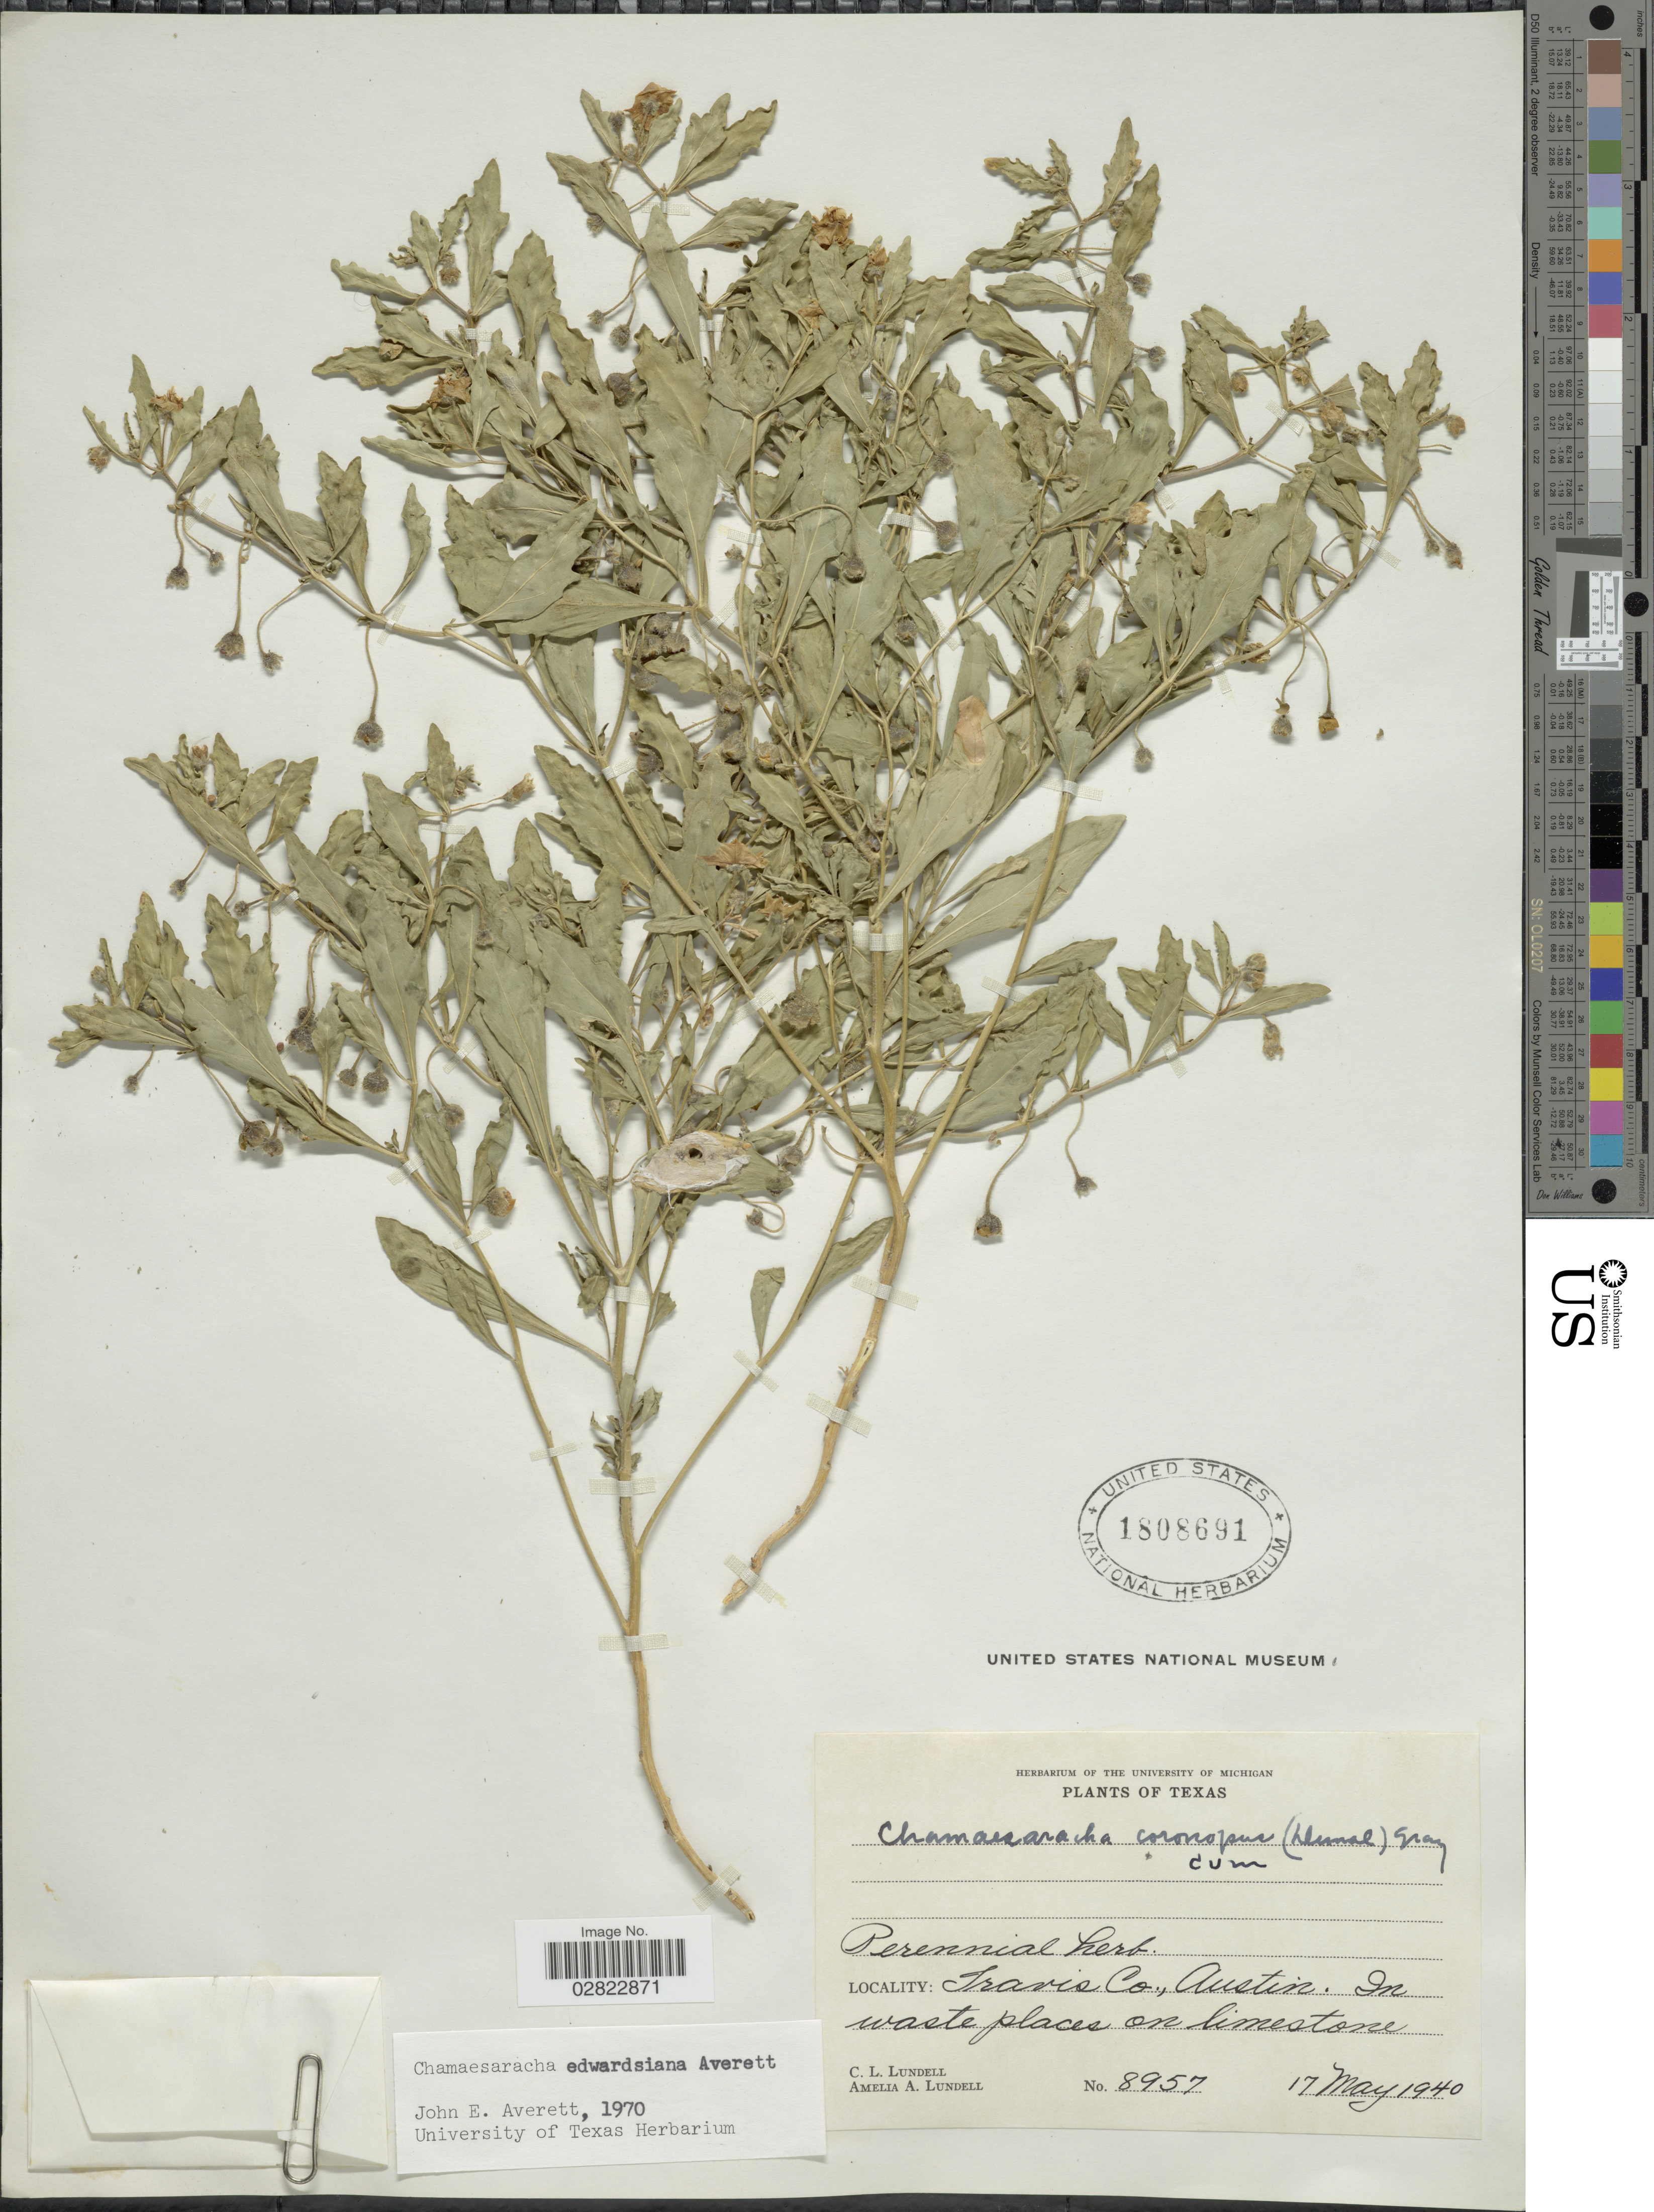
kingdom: Plantae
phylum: Tracheophyta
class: Magnoliopsida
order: Solanales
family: Solanaceae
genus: Chamaesaracha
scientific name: Chamaesaracha edwardsiana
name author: Averett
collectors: C. L. Lundell & A. A. Lundell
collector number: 8957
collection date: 1940-05-17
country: United States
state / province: Texas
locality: Travis Co., Austin.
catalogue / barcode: US 1808691